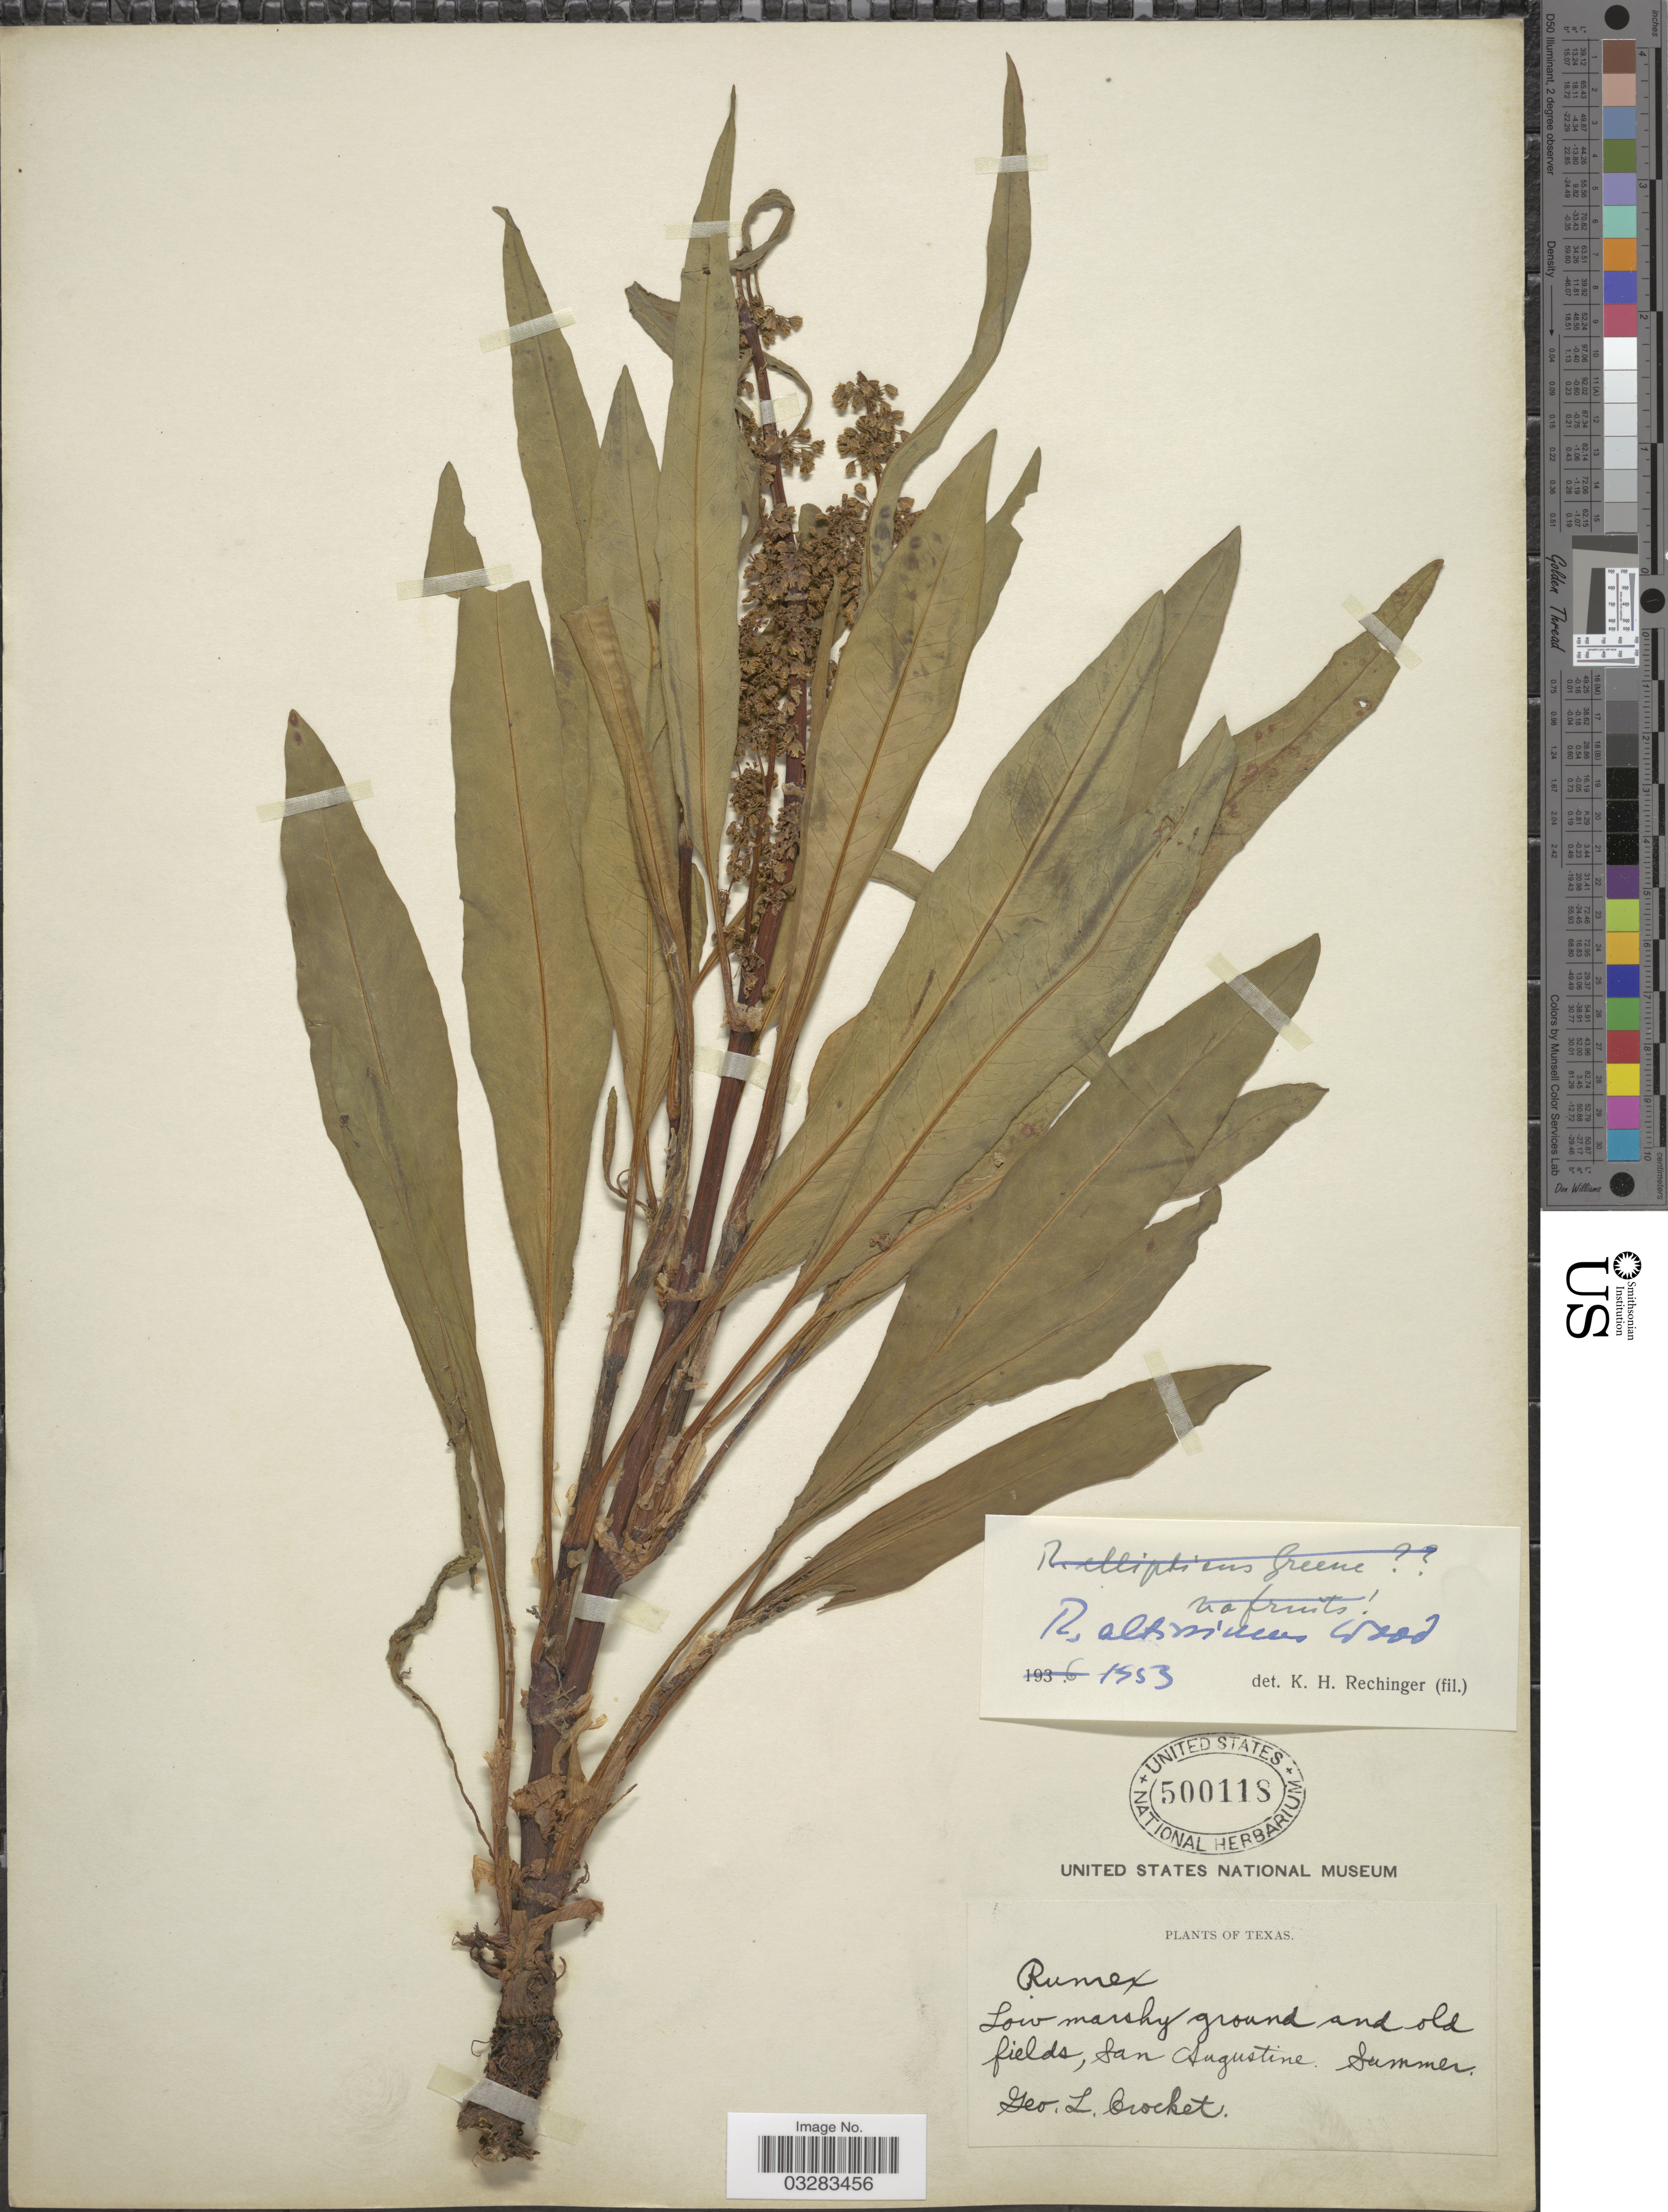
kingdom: Plantae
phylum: Tracheophyta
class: Magnoliopsida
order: Caryophyllales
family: Polygonaceae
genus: Rumex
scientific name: Rumex altissimus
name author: Alph. Wood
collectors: G. Crocket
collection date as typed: summer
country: United States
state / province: Texas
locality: San Augustine.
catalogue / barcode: US 500118